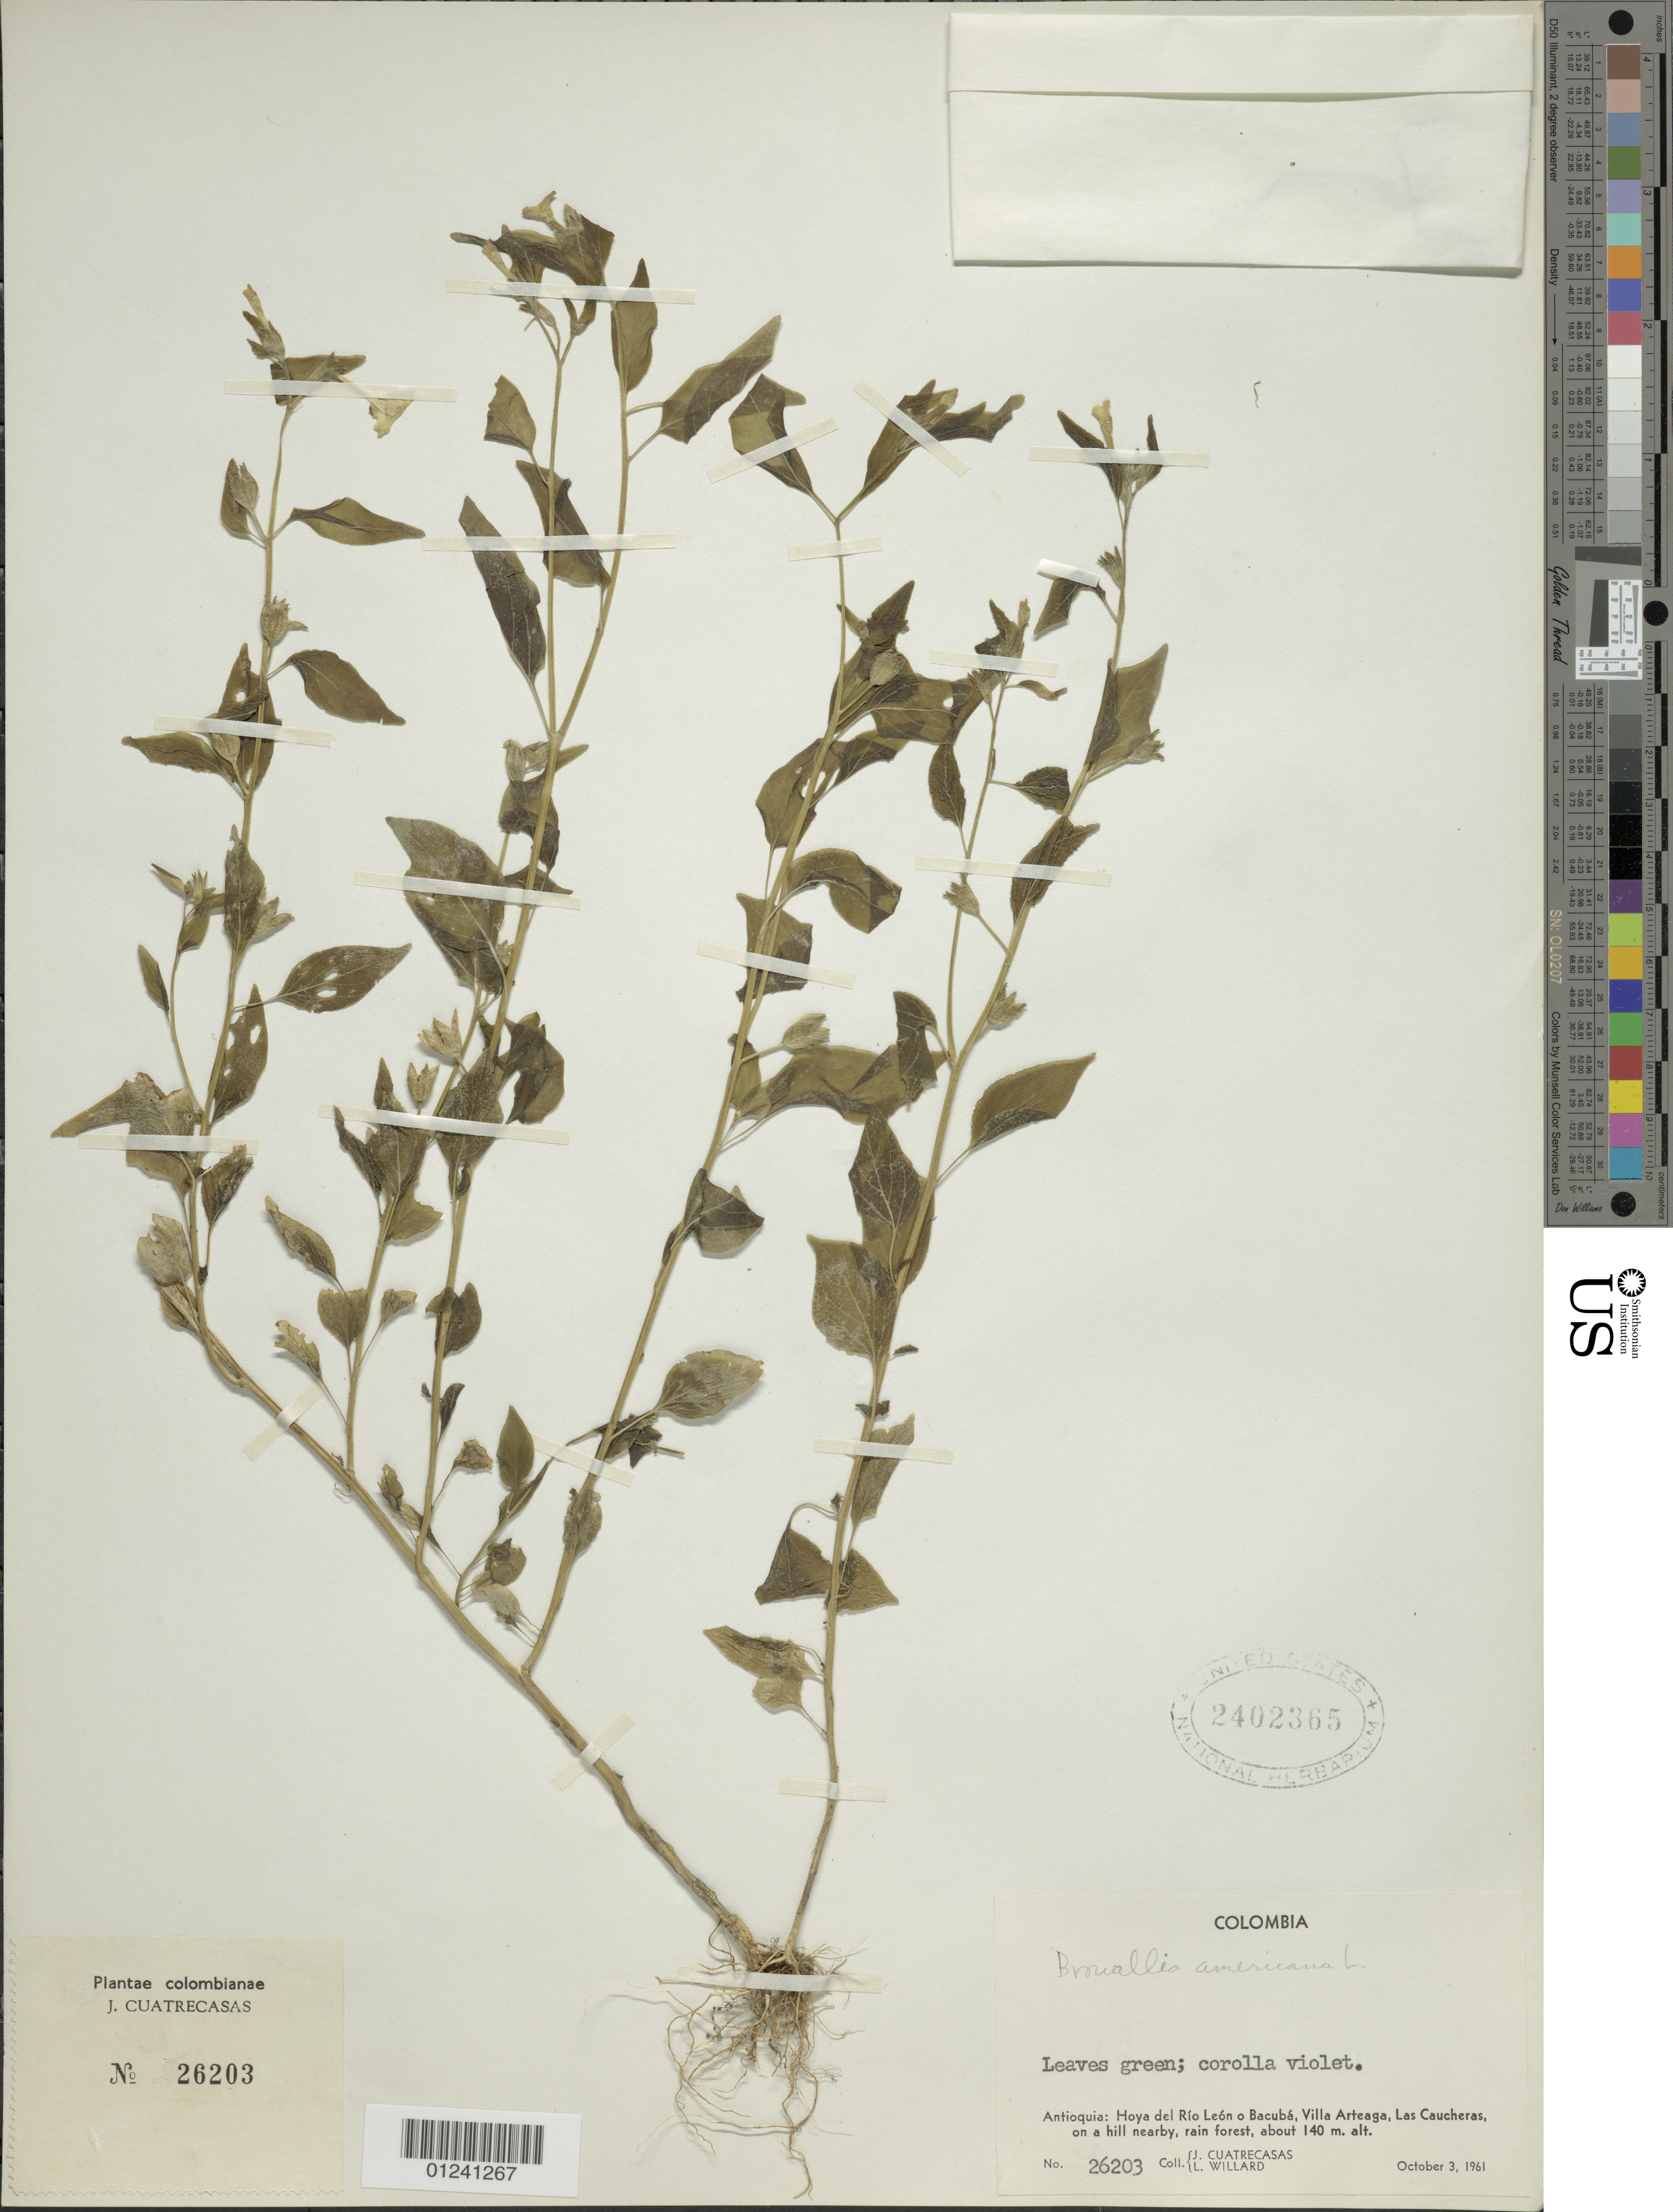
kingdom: Plantae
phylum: Tracheophyta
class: Magnoliopsida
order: Solanales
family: Solanaceae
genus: Browallia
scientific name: Browallia americana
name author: L.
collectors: J. Cuatrecasas & L. Willard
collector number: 26203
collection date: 1953-10-03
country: Colombia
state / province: Antioquiá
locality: Hoya del rio Leon or Bacubá, Villa Arteaga, Las Caucheras, on a hill nearby.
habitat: rain forest.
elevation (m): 140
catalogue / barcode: US 2402365